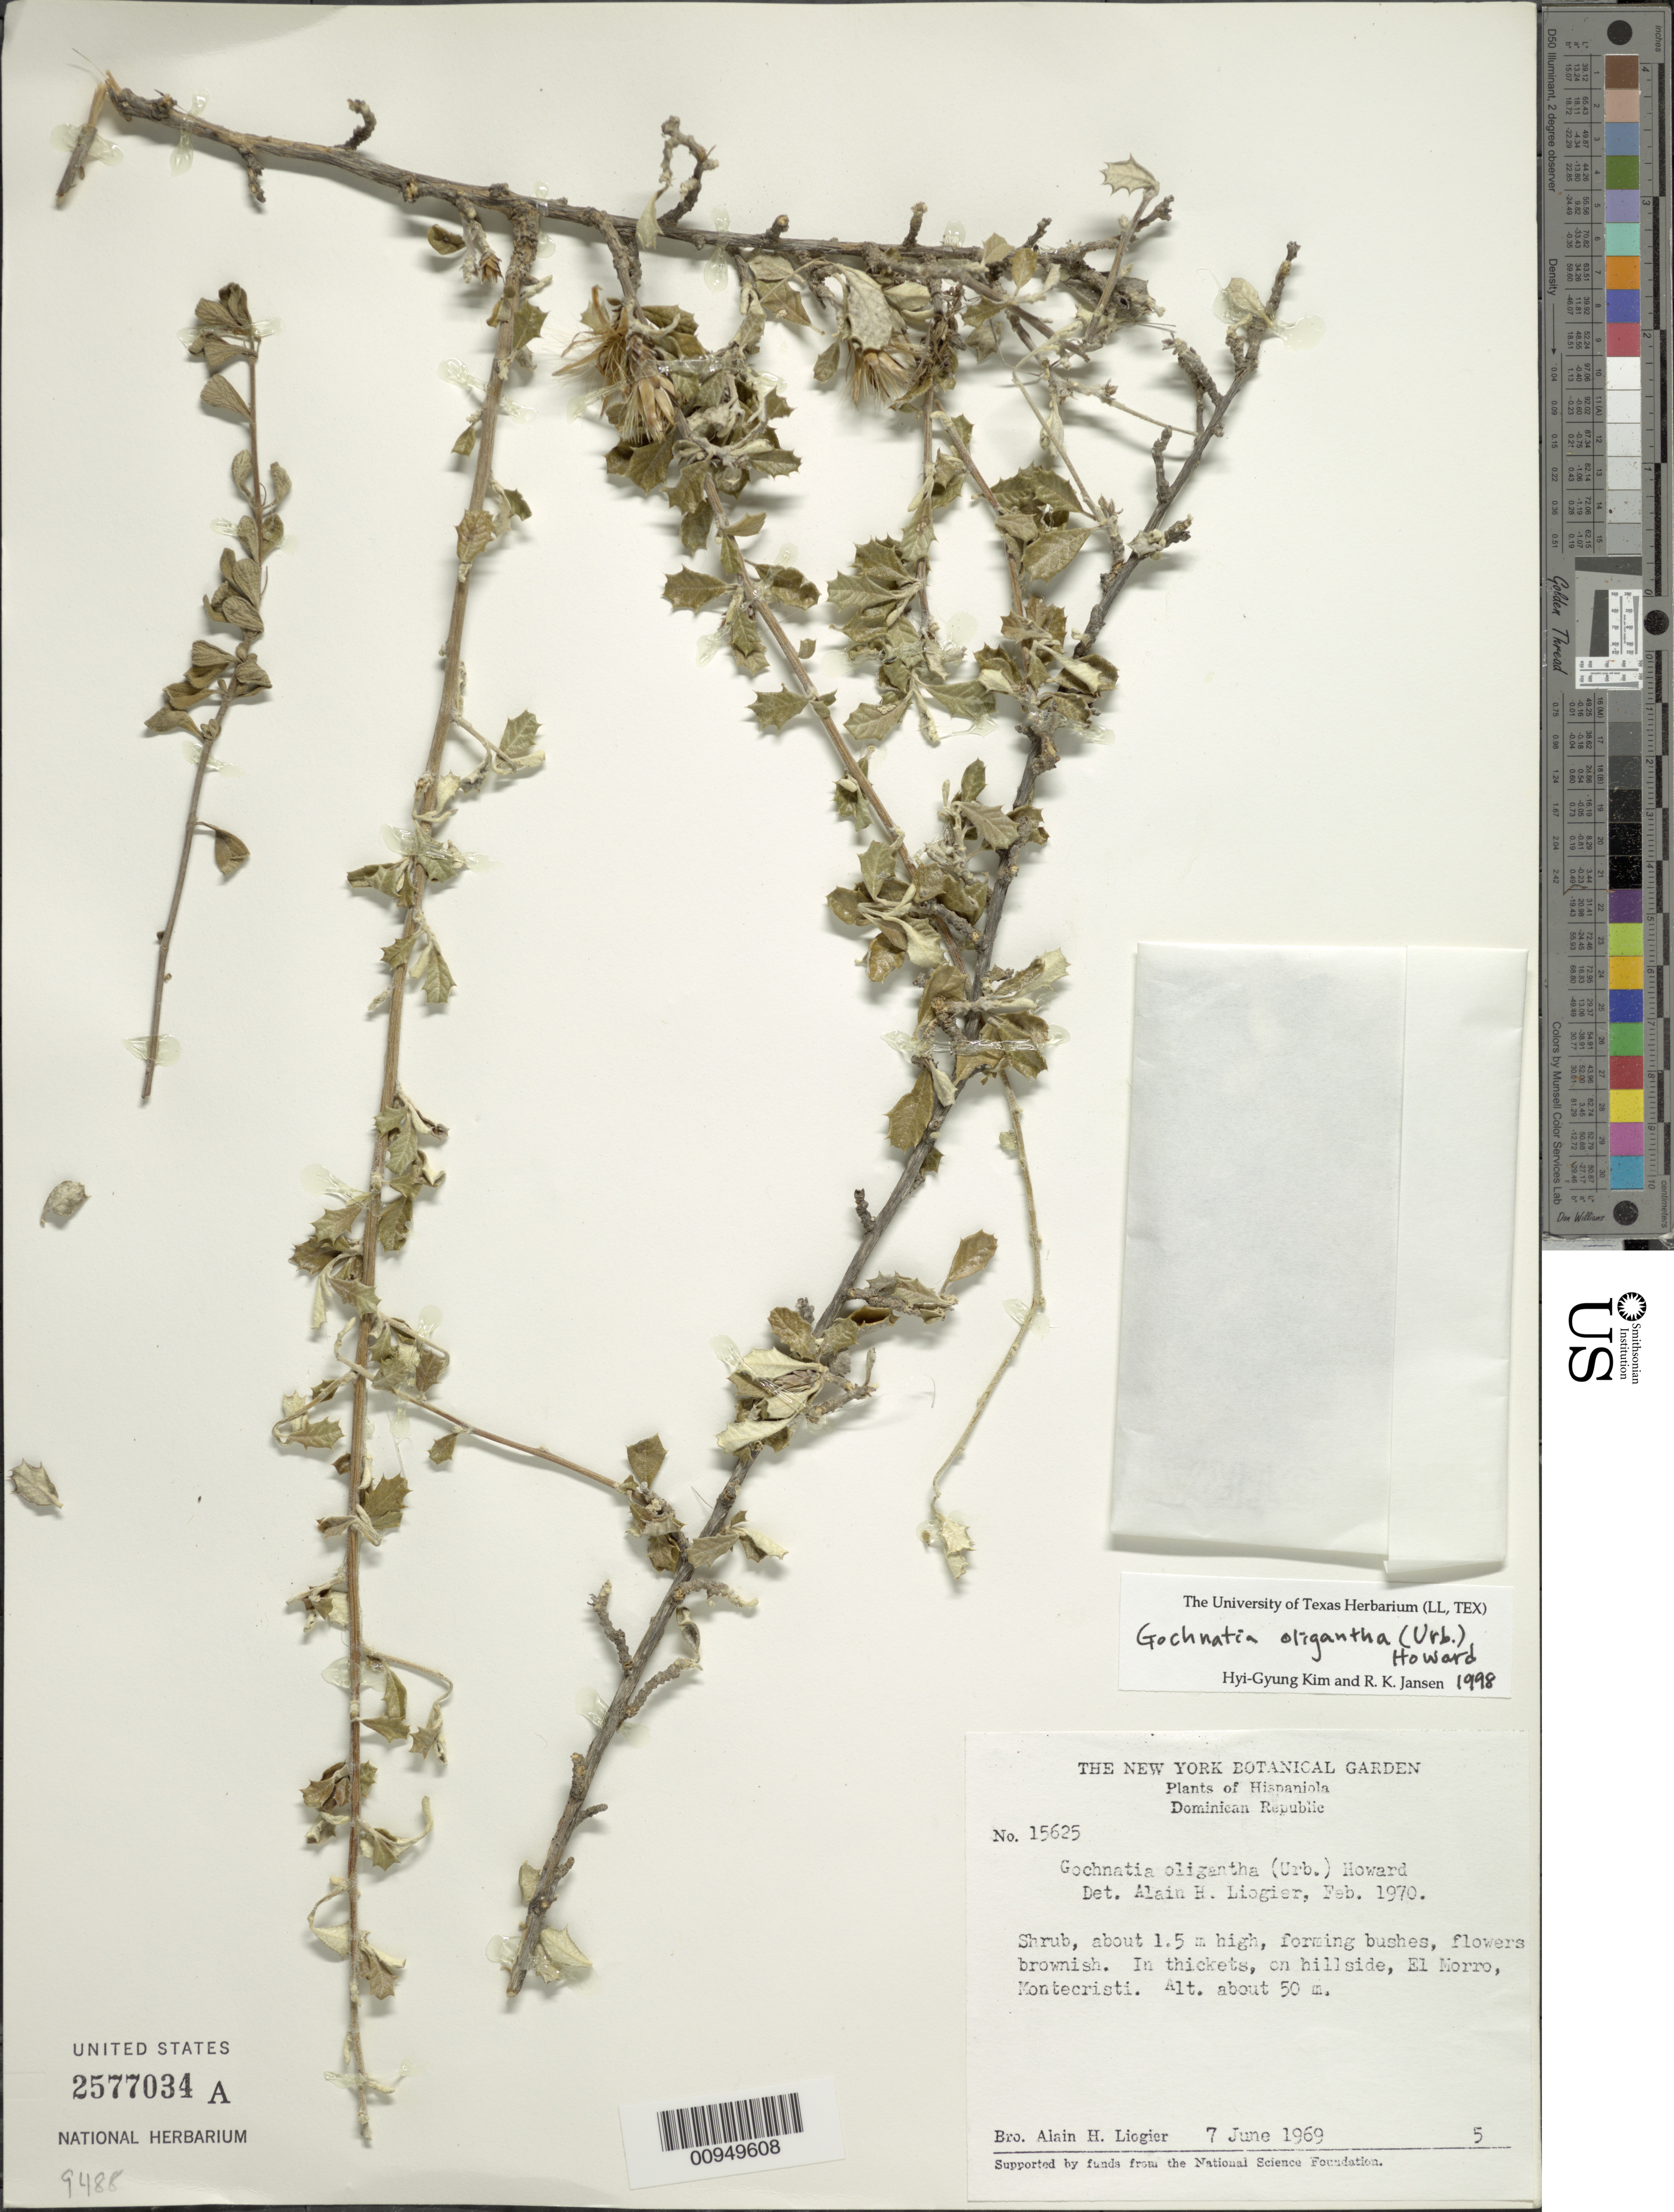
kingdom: Plantae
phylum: Tracheophyta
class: Magnoliopsida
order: Asterales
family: Asteraceae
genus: Anastraphia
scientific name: Anastraphia oligantha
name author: Urb.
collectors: A. H. Liogier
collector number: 15625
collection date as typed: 07 Jun 1969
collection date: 1969-06-07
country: Dominican Republic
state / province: Monte Cristi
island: Hispaniola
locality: hillside, El Morro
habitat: In thickets on hillside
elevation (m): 50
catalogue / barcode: US 2577034